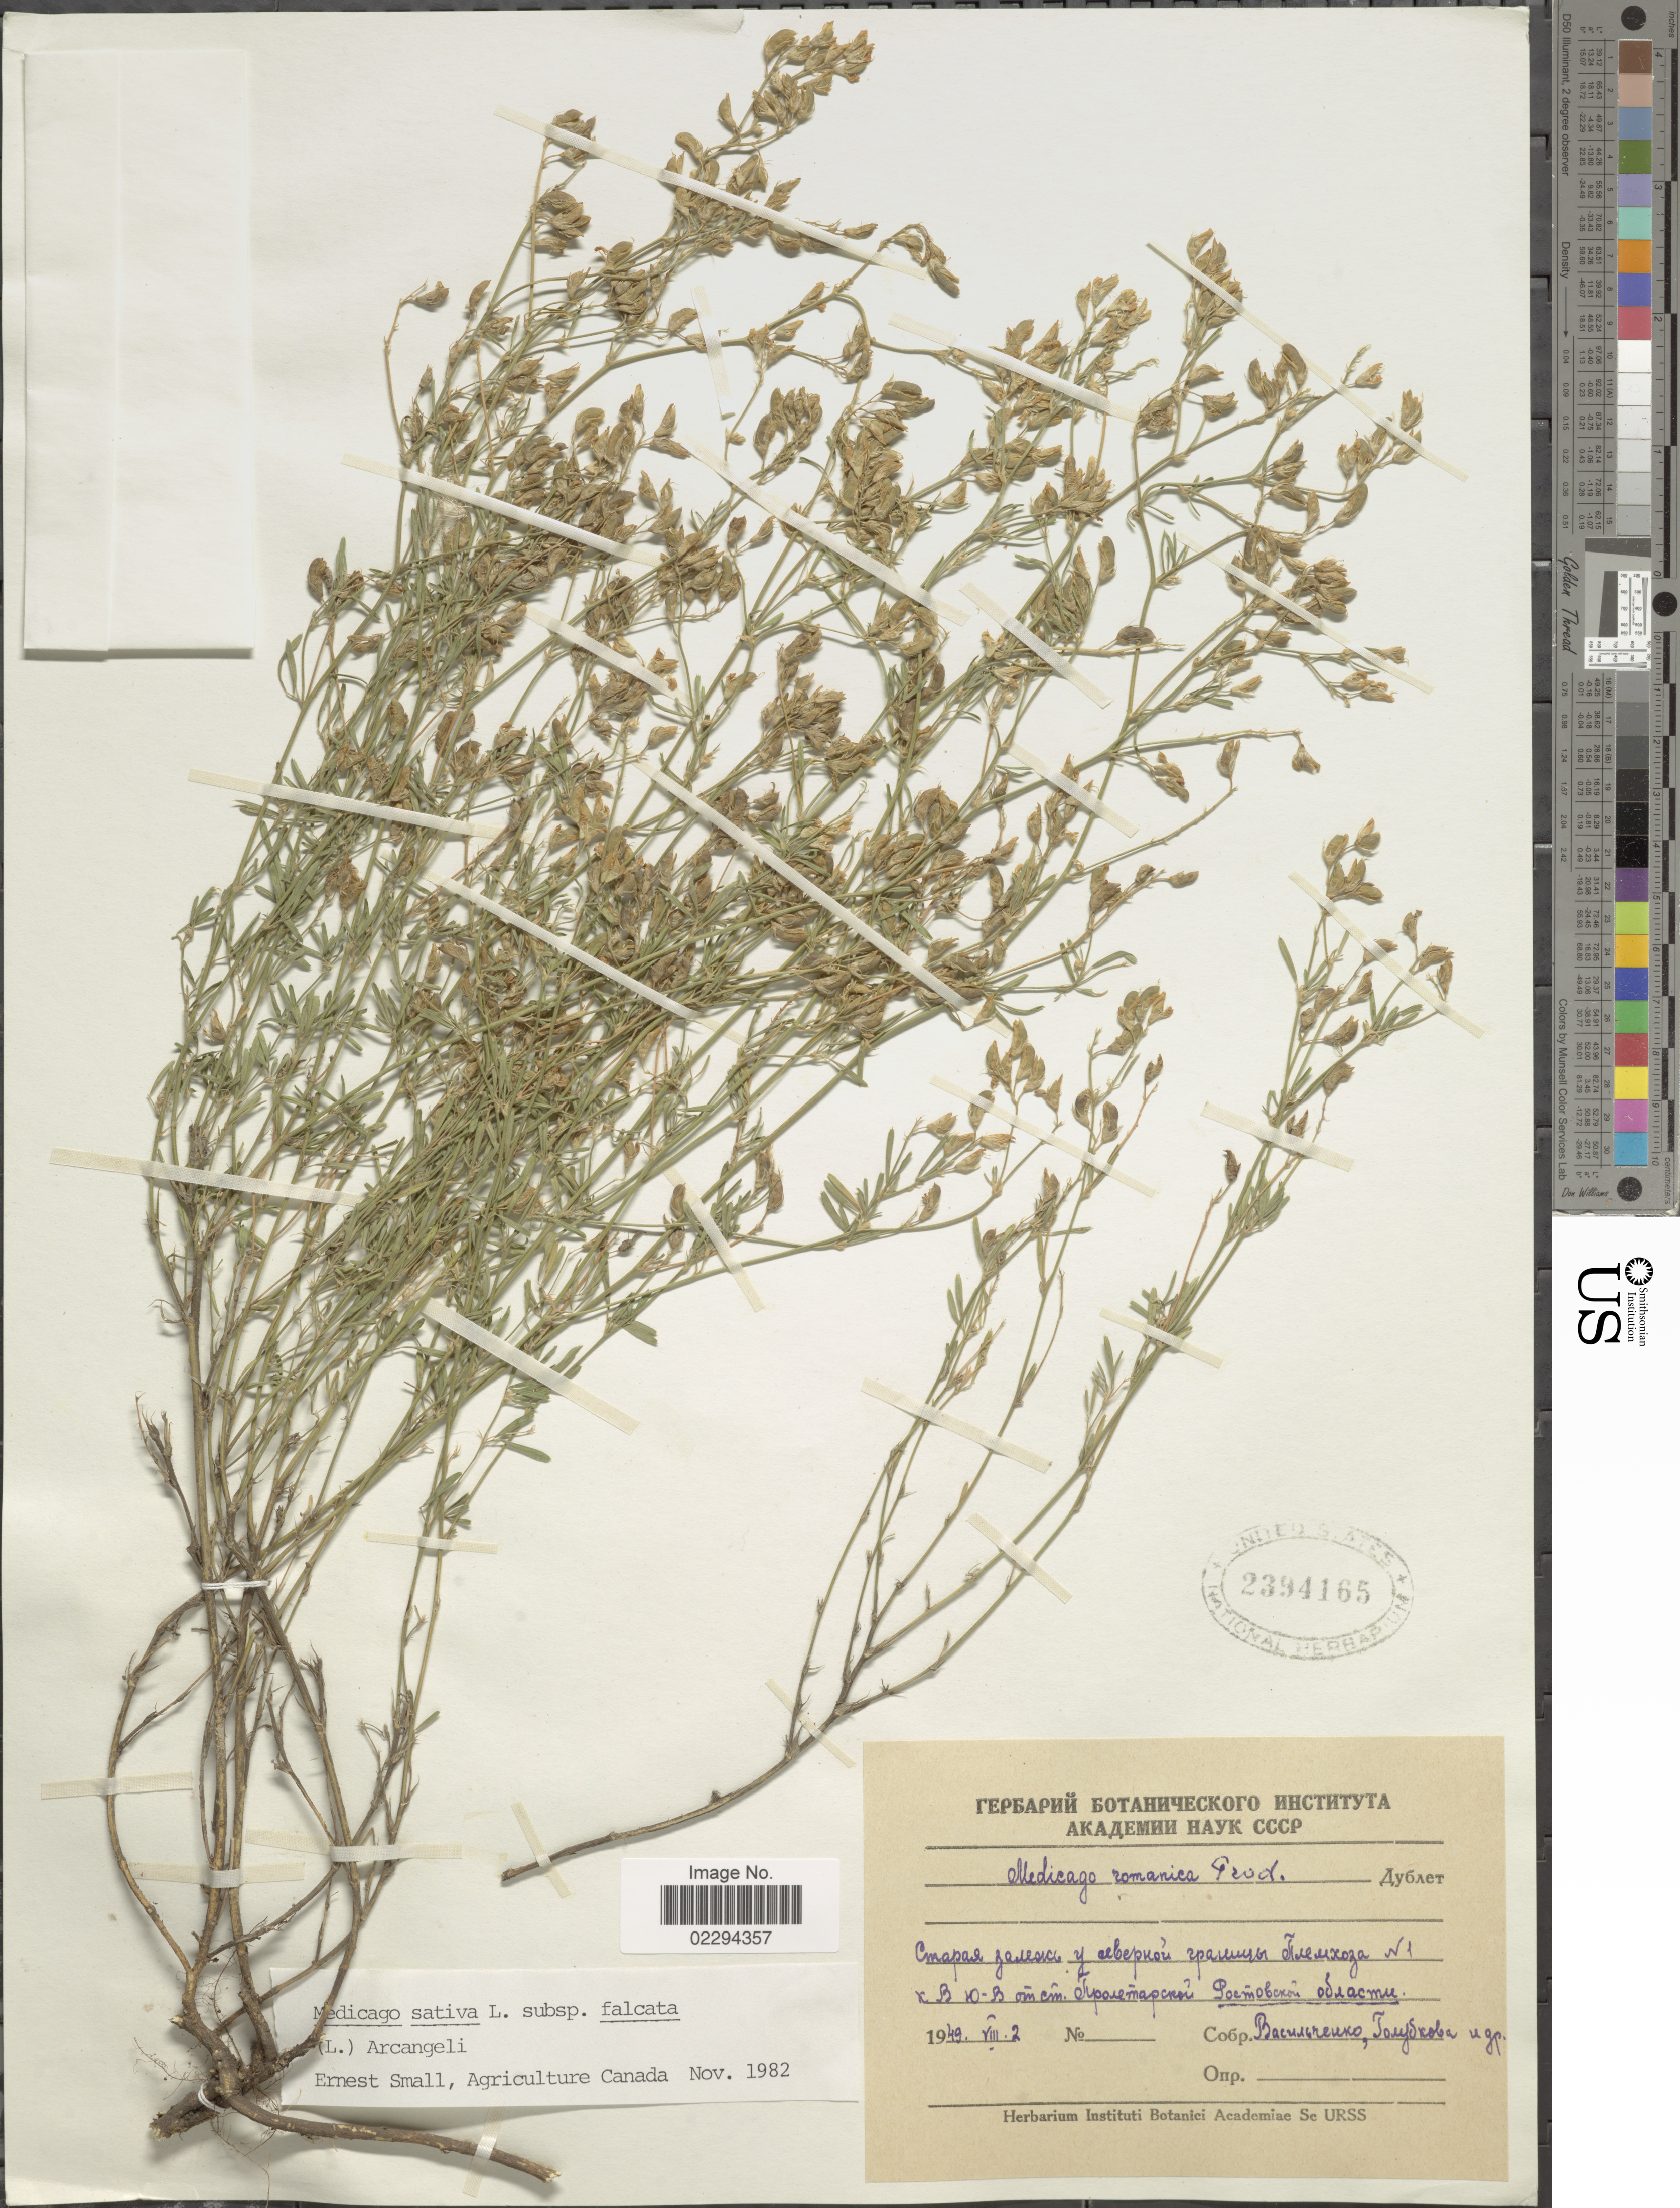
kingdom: Plantae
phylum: Tracheophyta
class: Magnoliopsida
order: Fabales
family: Fabaceae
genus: Medicago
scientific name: Medicago sativa subsp. falcata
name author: (L.) Arcang.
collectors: I. Vassilczenko & V. F. Golubkova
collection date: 1949-08-02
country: Russian Federation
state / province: Rostov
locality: SE of Proletarskaya station.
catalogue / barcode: US 2394165